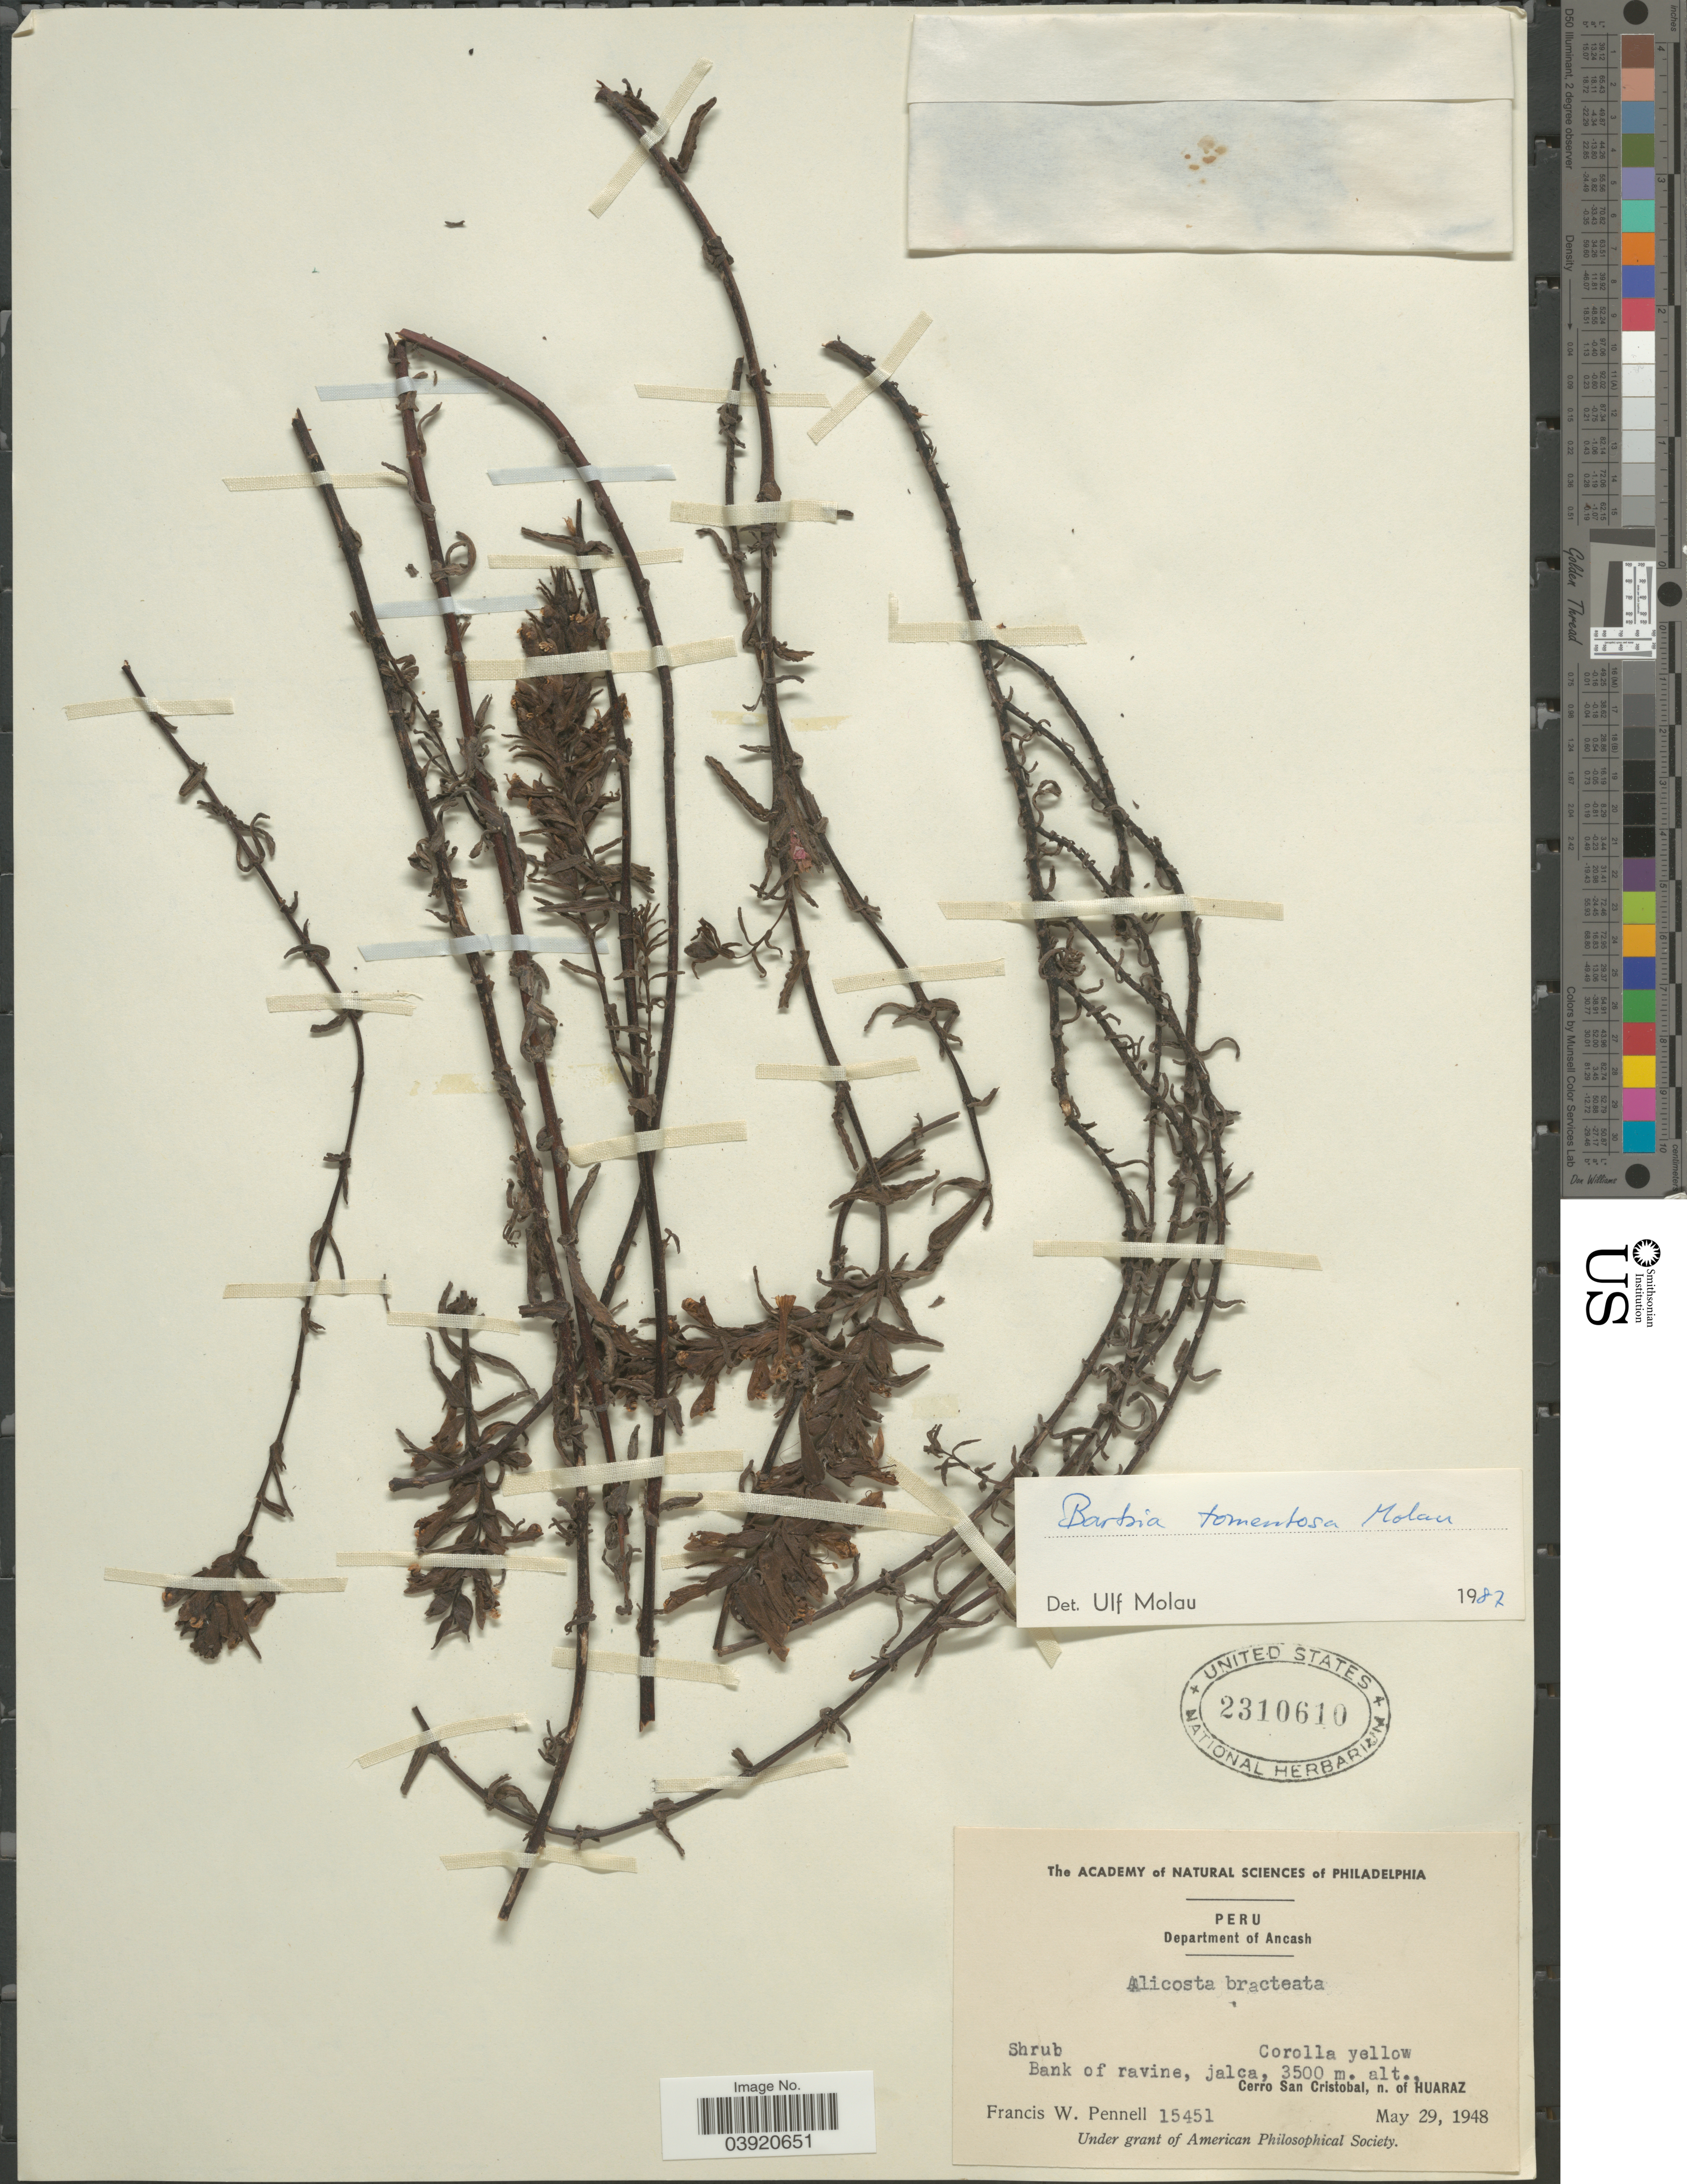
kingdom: Plantae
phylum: Tracheophyta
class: Magnoliopsida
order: Lamiales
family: Orobanchaceae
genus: Bartsia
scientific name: Bartsia tomentosa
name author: Molau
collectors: F. W. Pennell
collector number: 15451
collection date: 1948-05-29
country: Peru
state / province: Ancash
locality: Department of Ancash. Cerro San Cristobal, n. of Huaraz.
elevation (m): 3500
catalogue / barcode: US 2310610